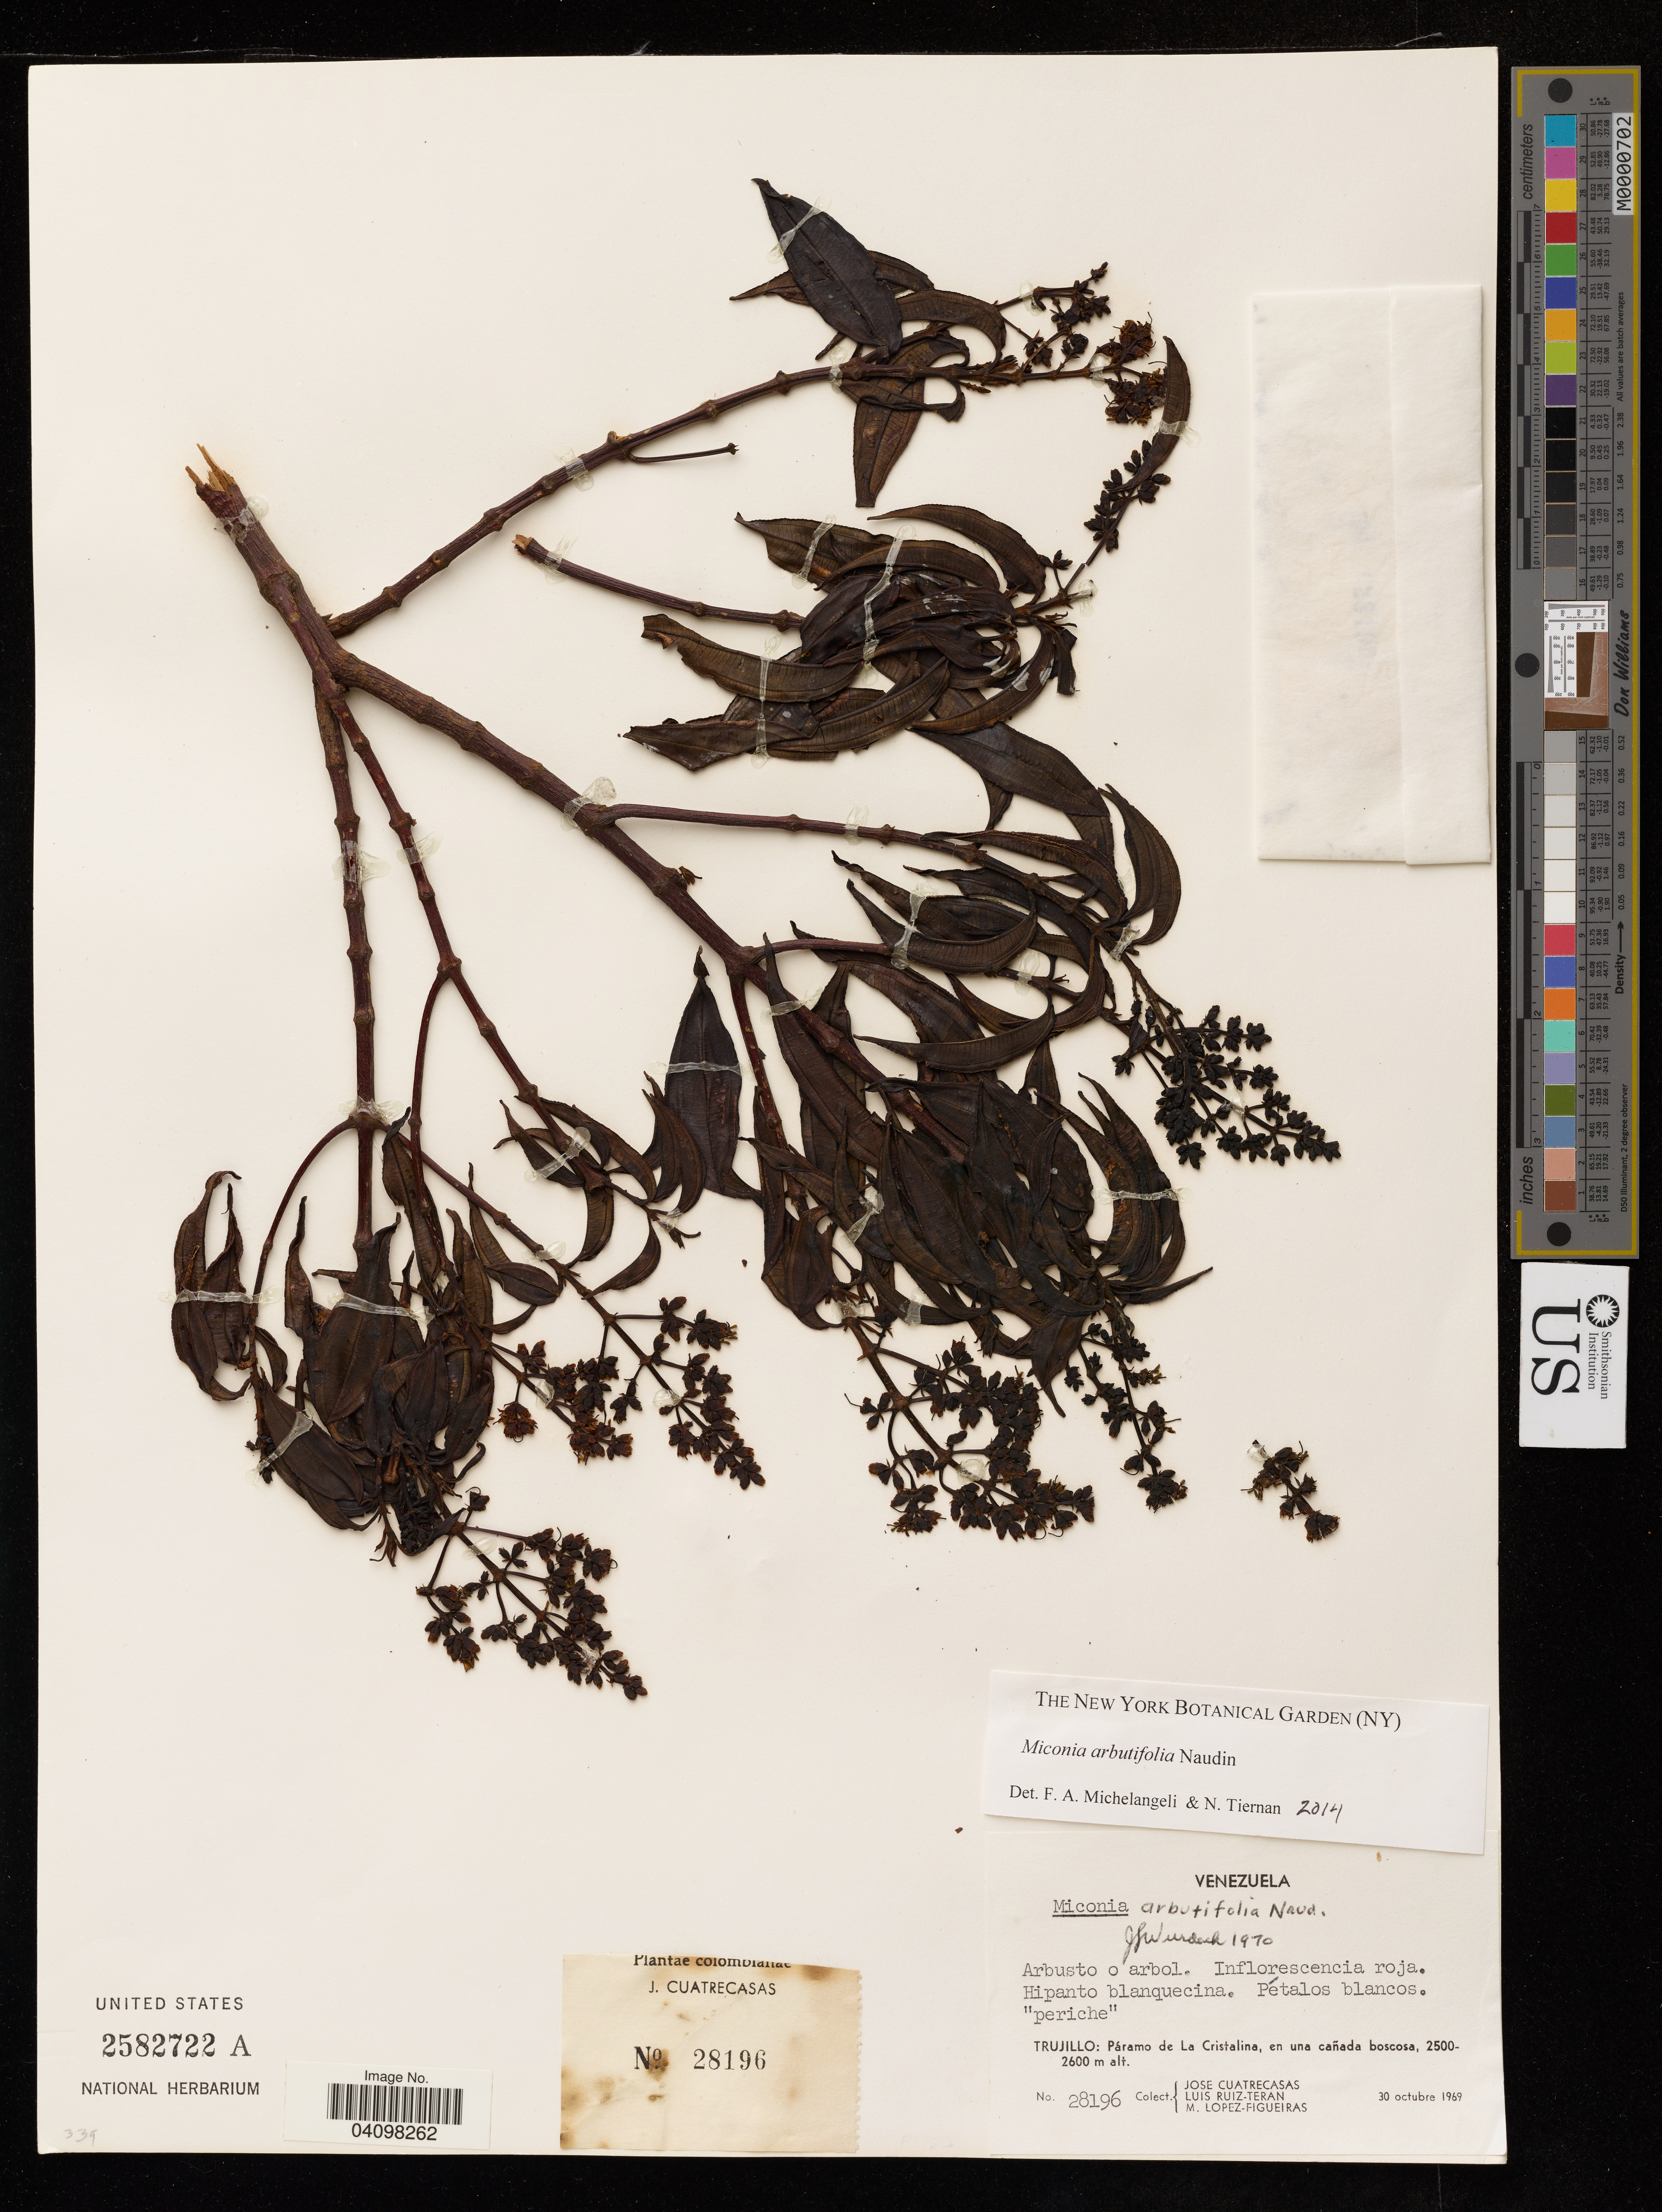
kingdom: Plantae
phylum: Tracheophyta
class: Magnoliopsida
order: Myrtales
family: Melastomataceae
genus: Miconia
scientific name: Miconia arbutifolia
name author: Naudin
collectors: J. Cuatrecasas, L. E. Ruíz-Terán & M. López Figueiras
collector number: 28196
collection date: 1969-10-30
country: Venezuela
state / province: Trujillo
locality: Páramo de La Cristalina, en una cañada boscosa.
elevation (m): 2500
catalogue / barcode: US 2582722A